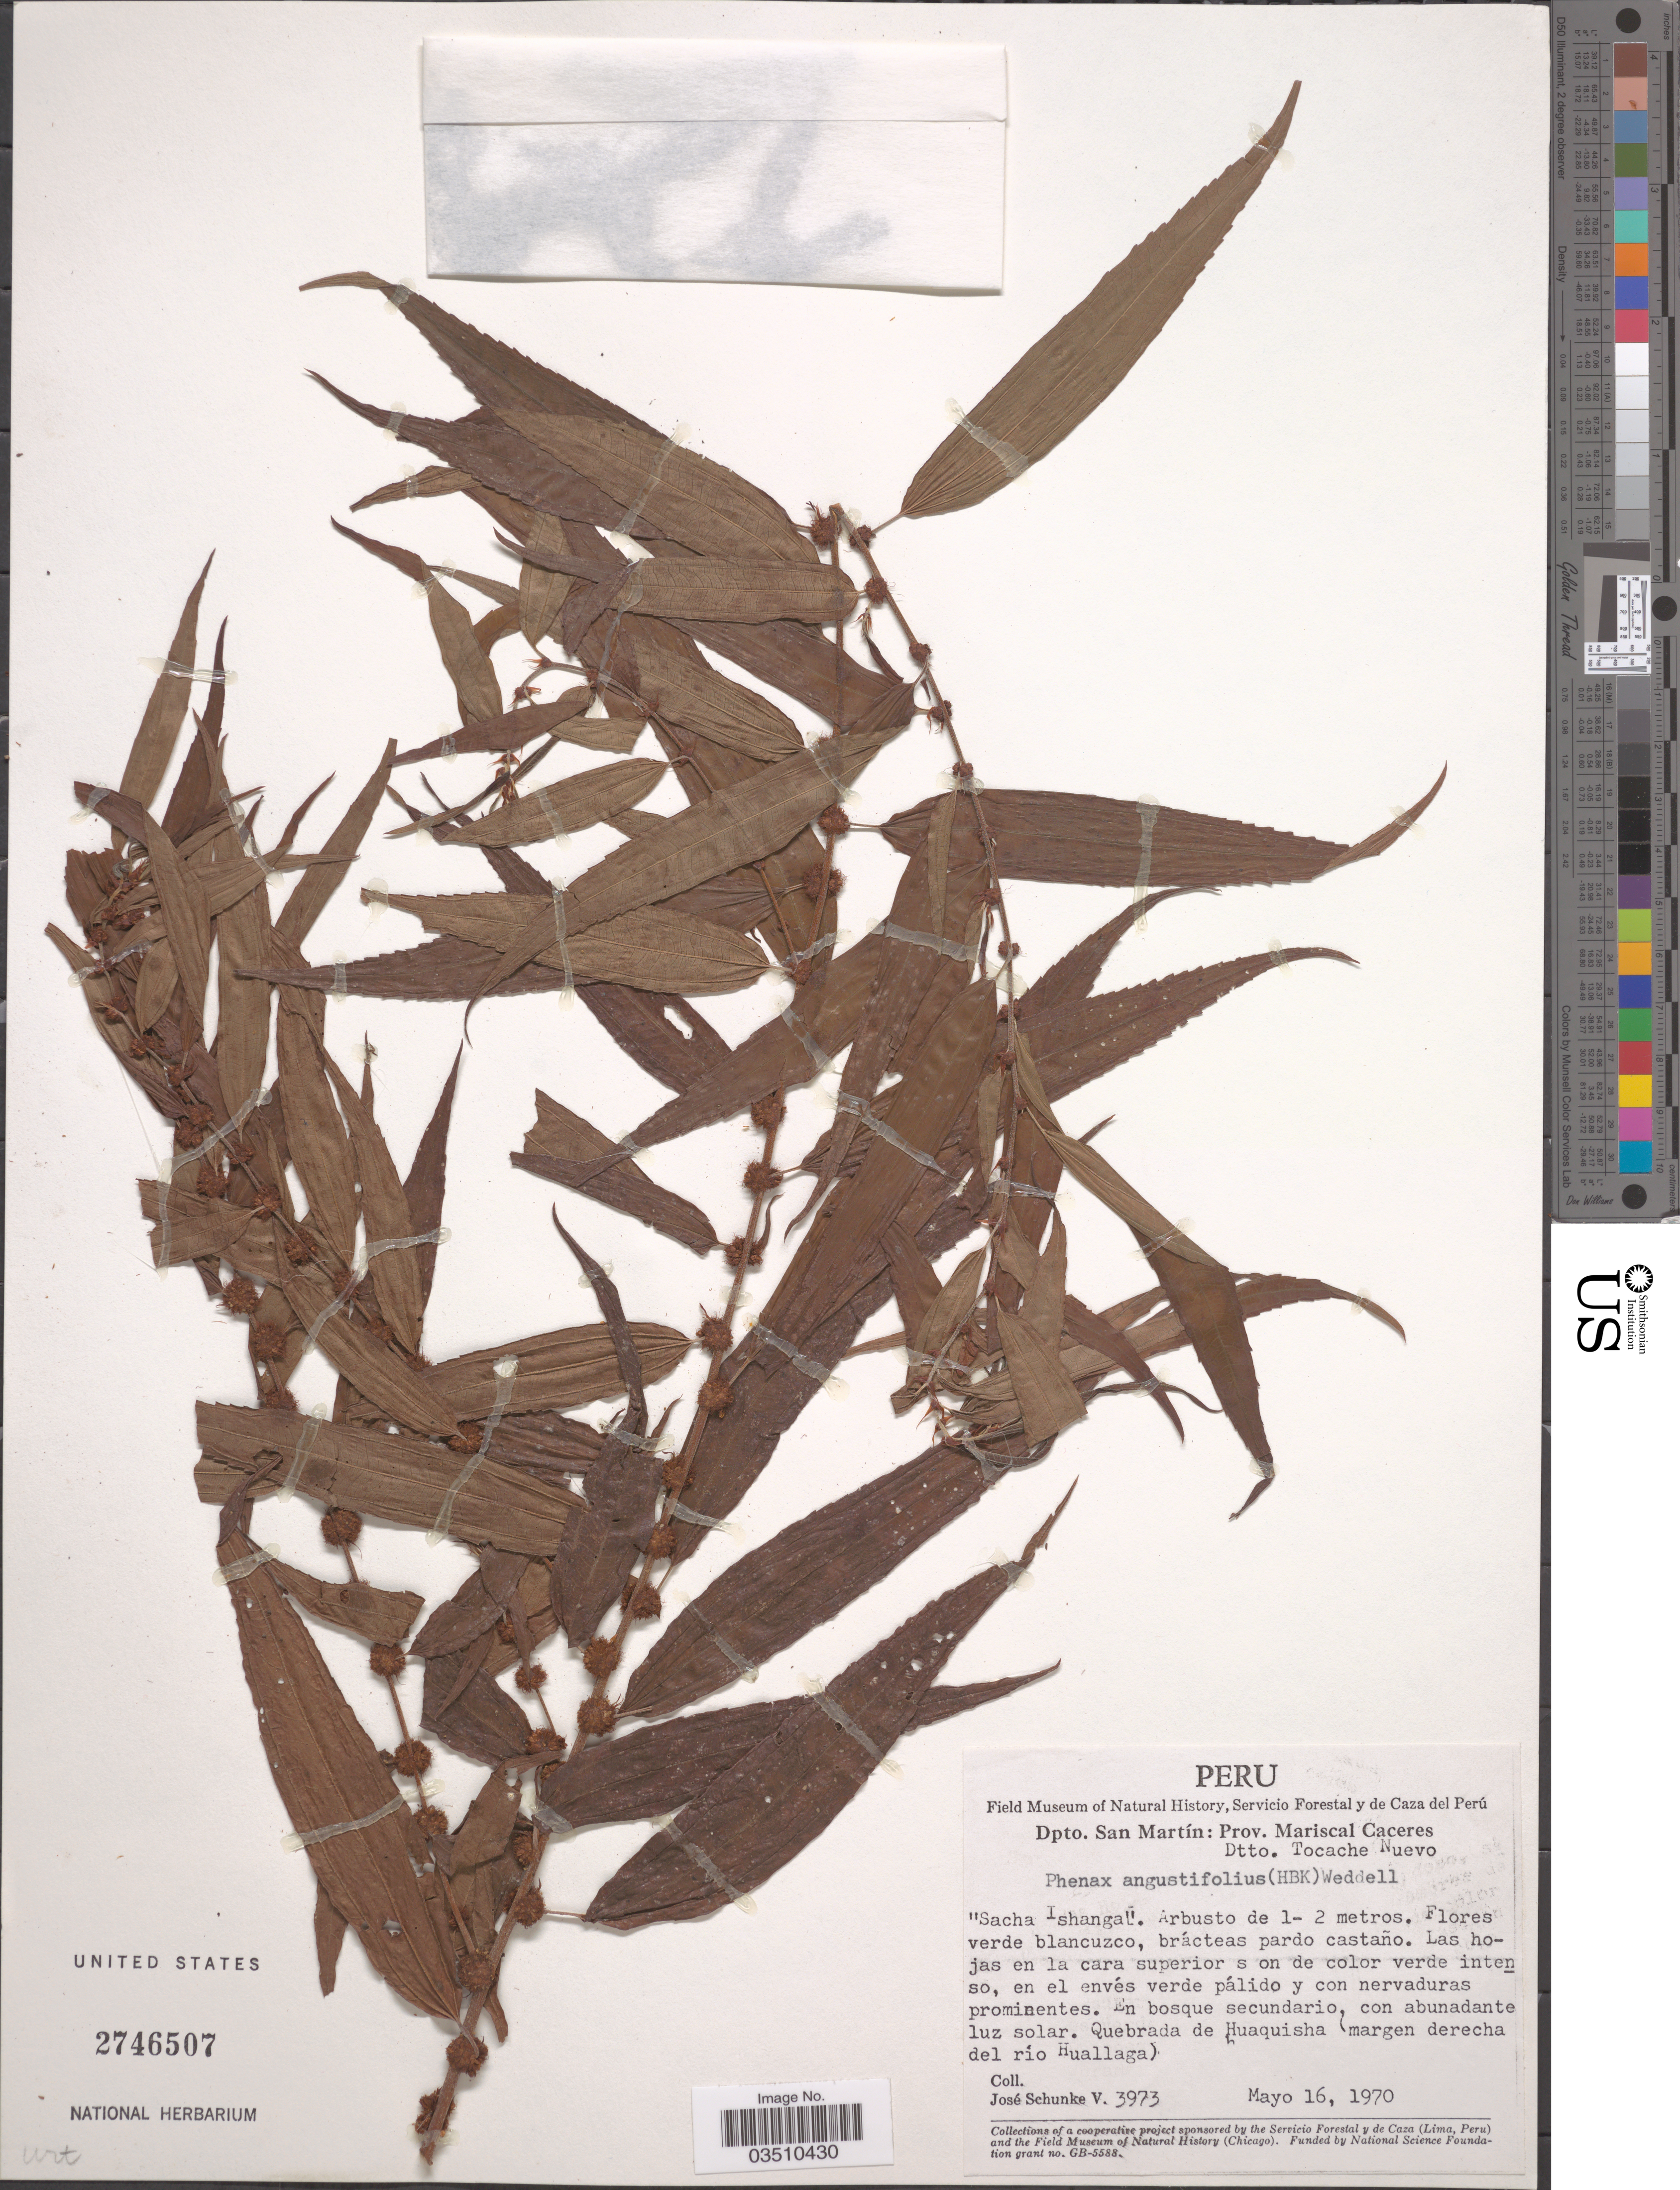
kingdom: Plantae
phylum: Tracheophyta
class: Magnoliopsida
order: Rosales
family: Urticaceae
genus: Phenax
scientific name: Phenax angustifolius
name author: (Kunth) Wedd.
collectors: J. Schunke Vigo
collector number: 3973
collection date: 1970-05-16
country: Peru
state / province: San Martín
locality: Dpto. San Martín: Prov. Mariscal Caceres. Dtto. Tocache Nuevo. Quebrada de Huaquisha (margen derecha del río Huallaga).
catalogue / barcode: US 2746507